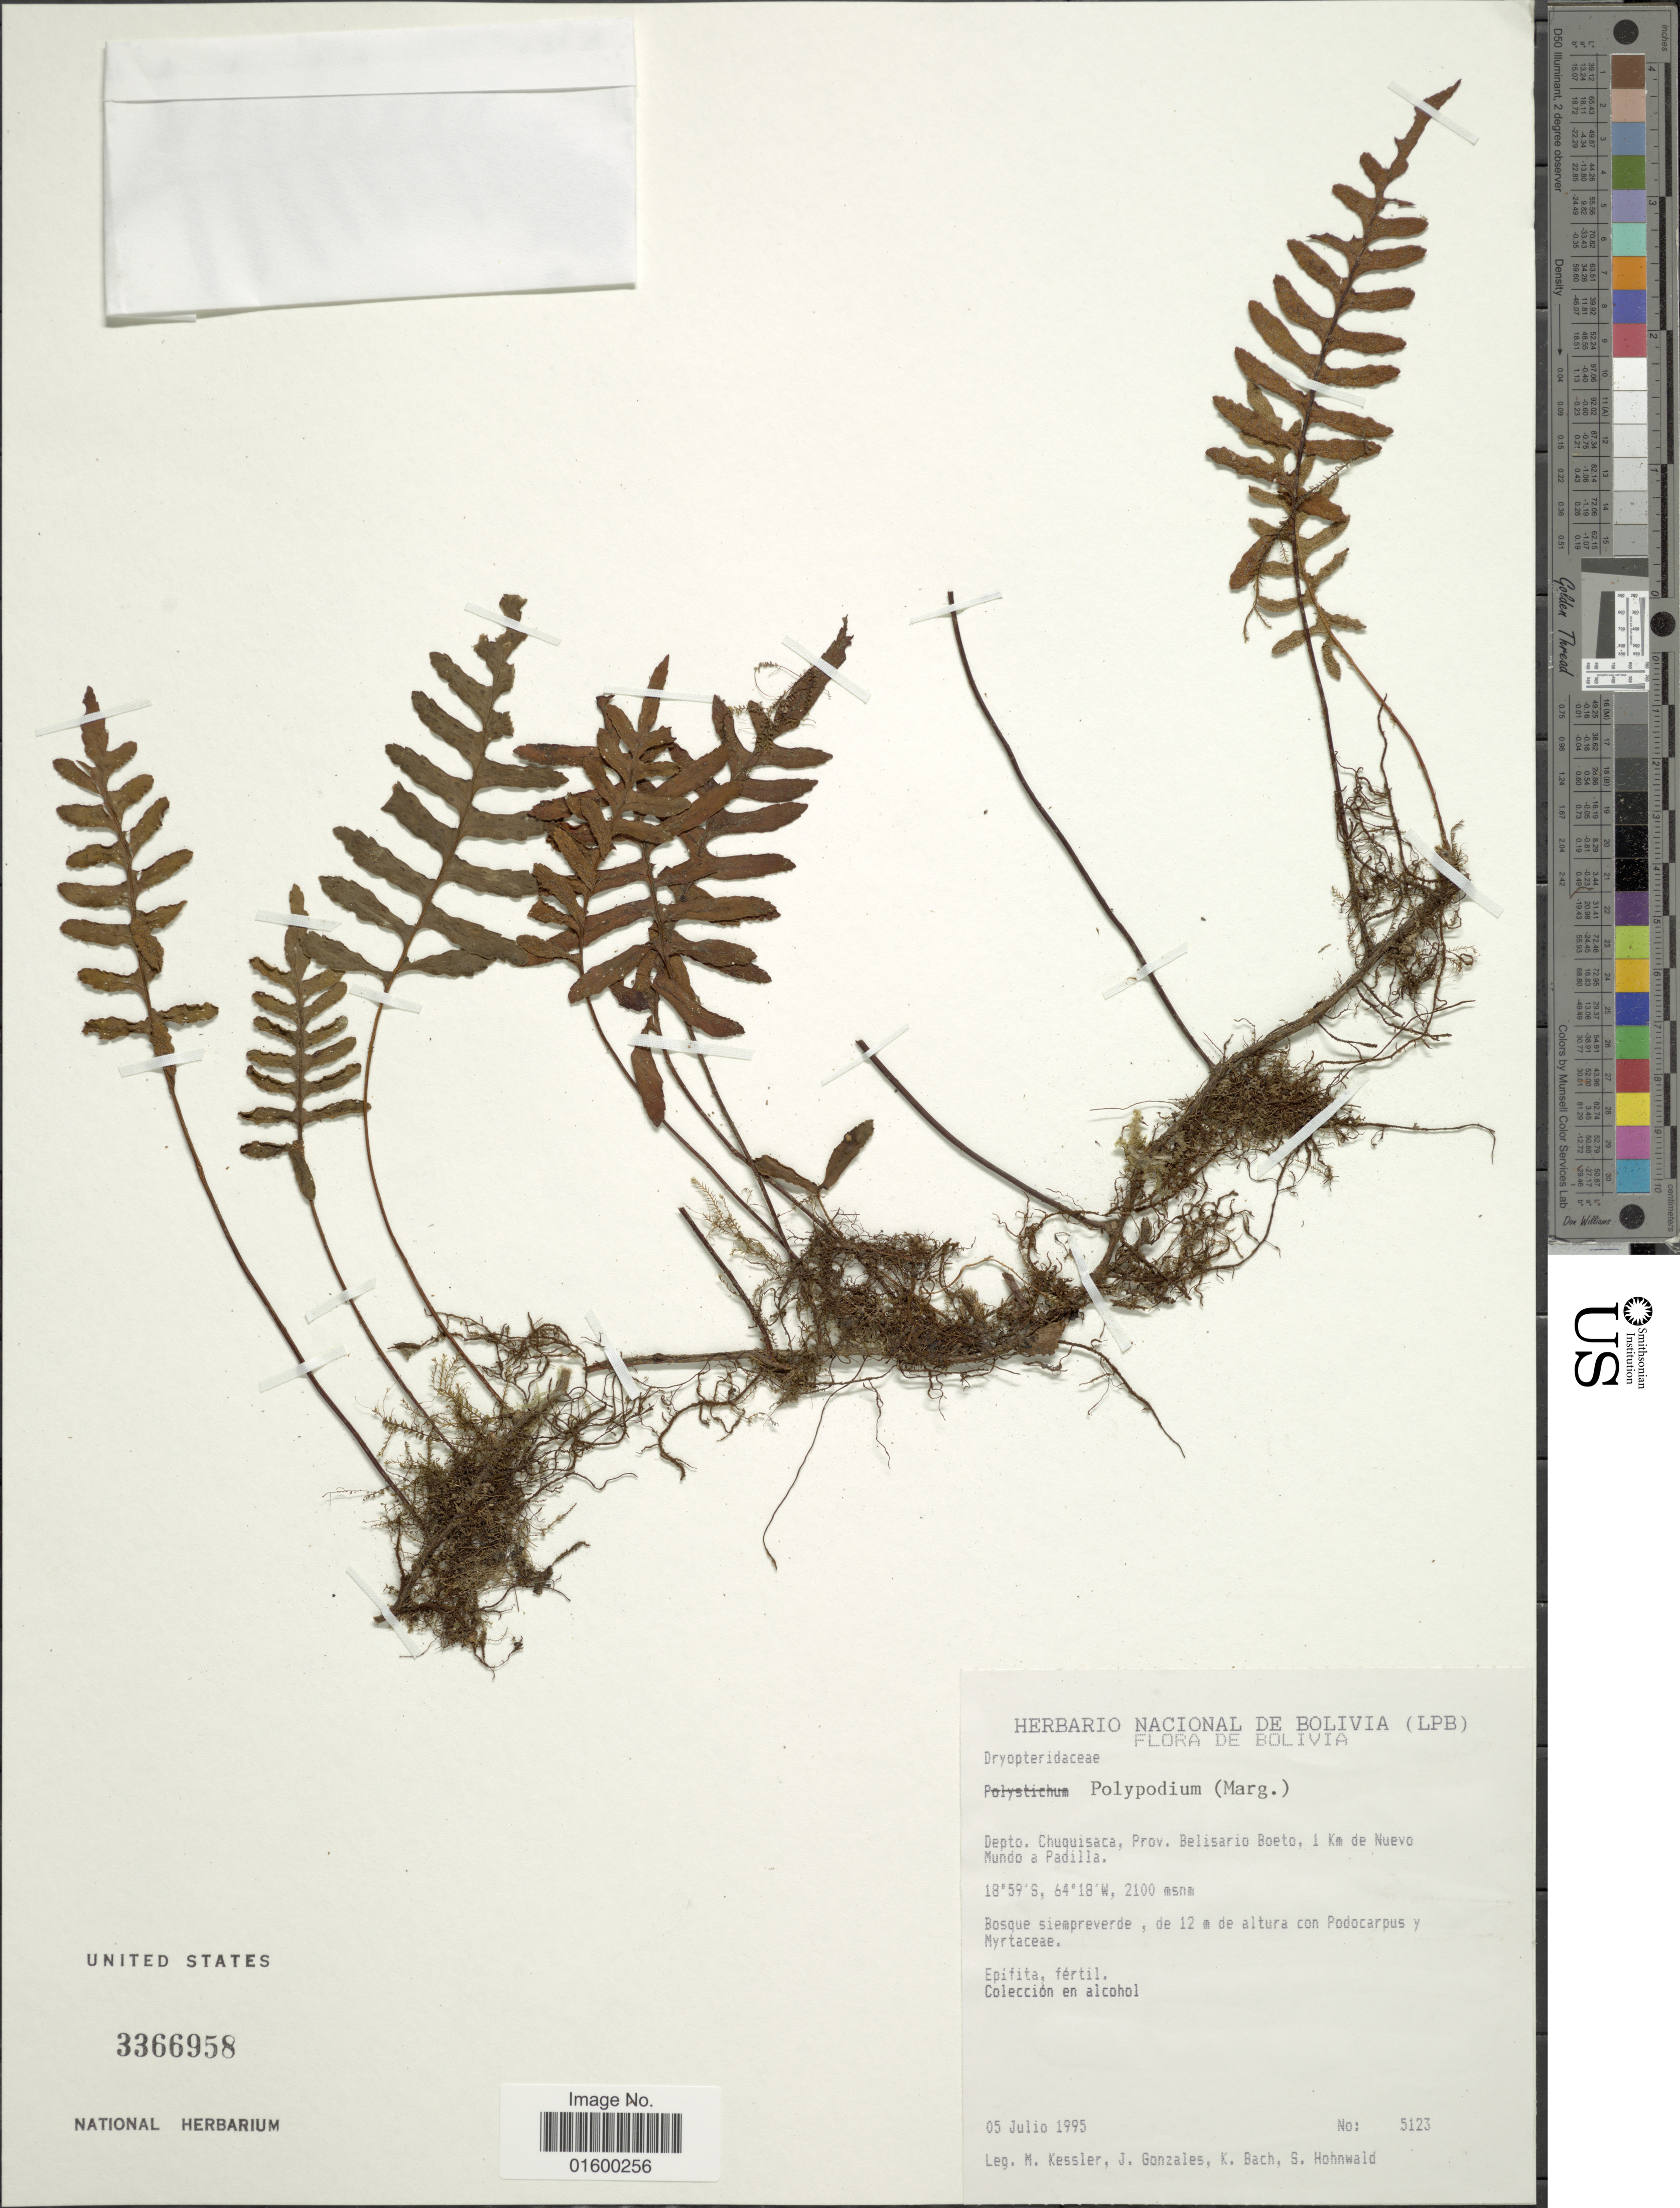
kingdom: Plantae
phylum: Tracheophyta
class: Polypodiopsida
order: Polypodiales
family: Polypodiaceae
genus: Pleopeltis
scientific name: Pleopeltis sp.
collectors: M. Kessler, J. Gonzales, K. Bach & S. Hohnwald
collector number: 5123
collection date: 1995-07-05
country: Bolivia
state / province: Chuquisaca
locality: Depto. Chuquisaca, Prov. Belisario Boeto, 1 km de Nuevo Mundo a Padilla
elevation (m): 2100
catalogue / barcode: US 3366958